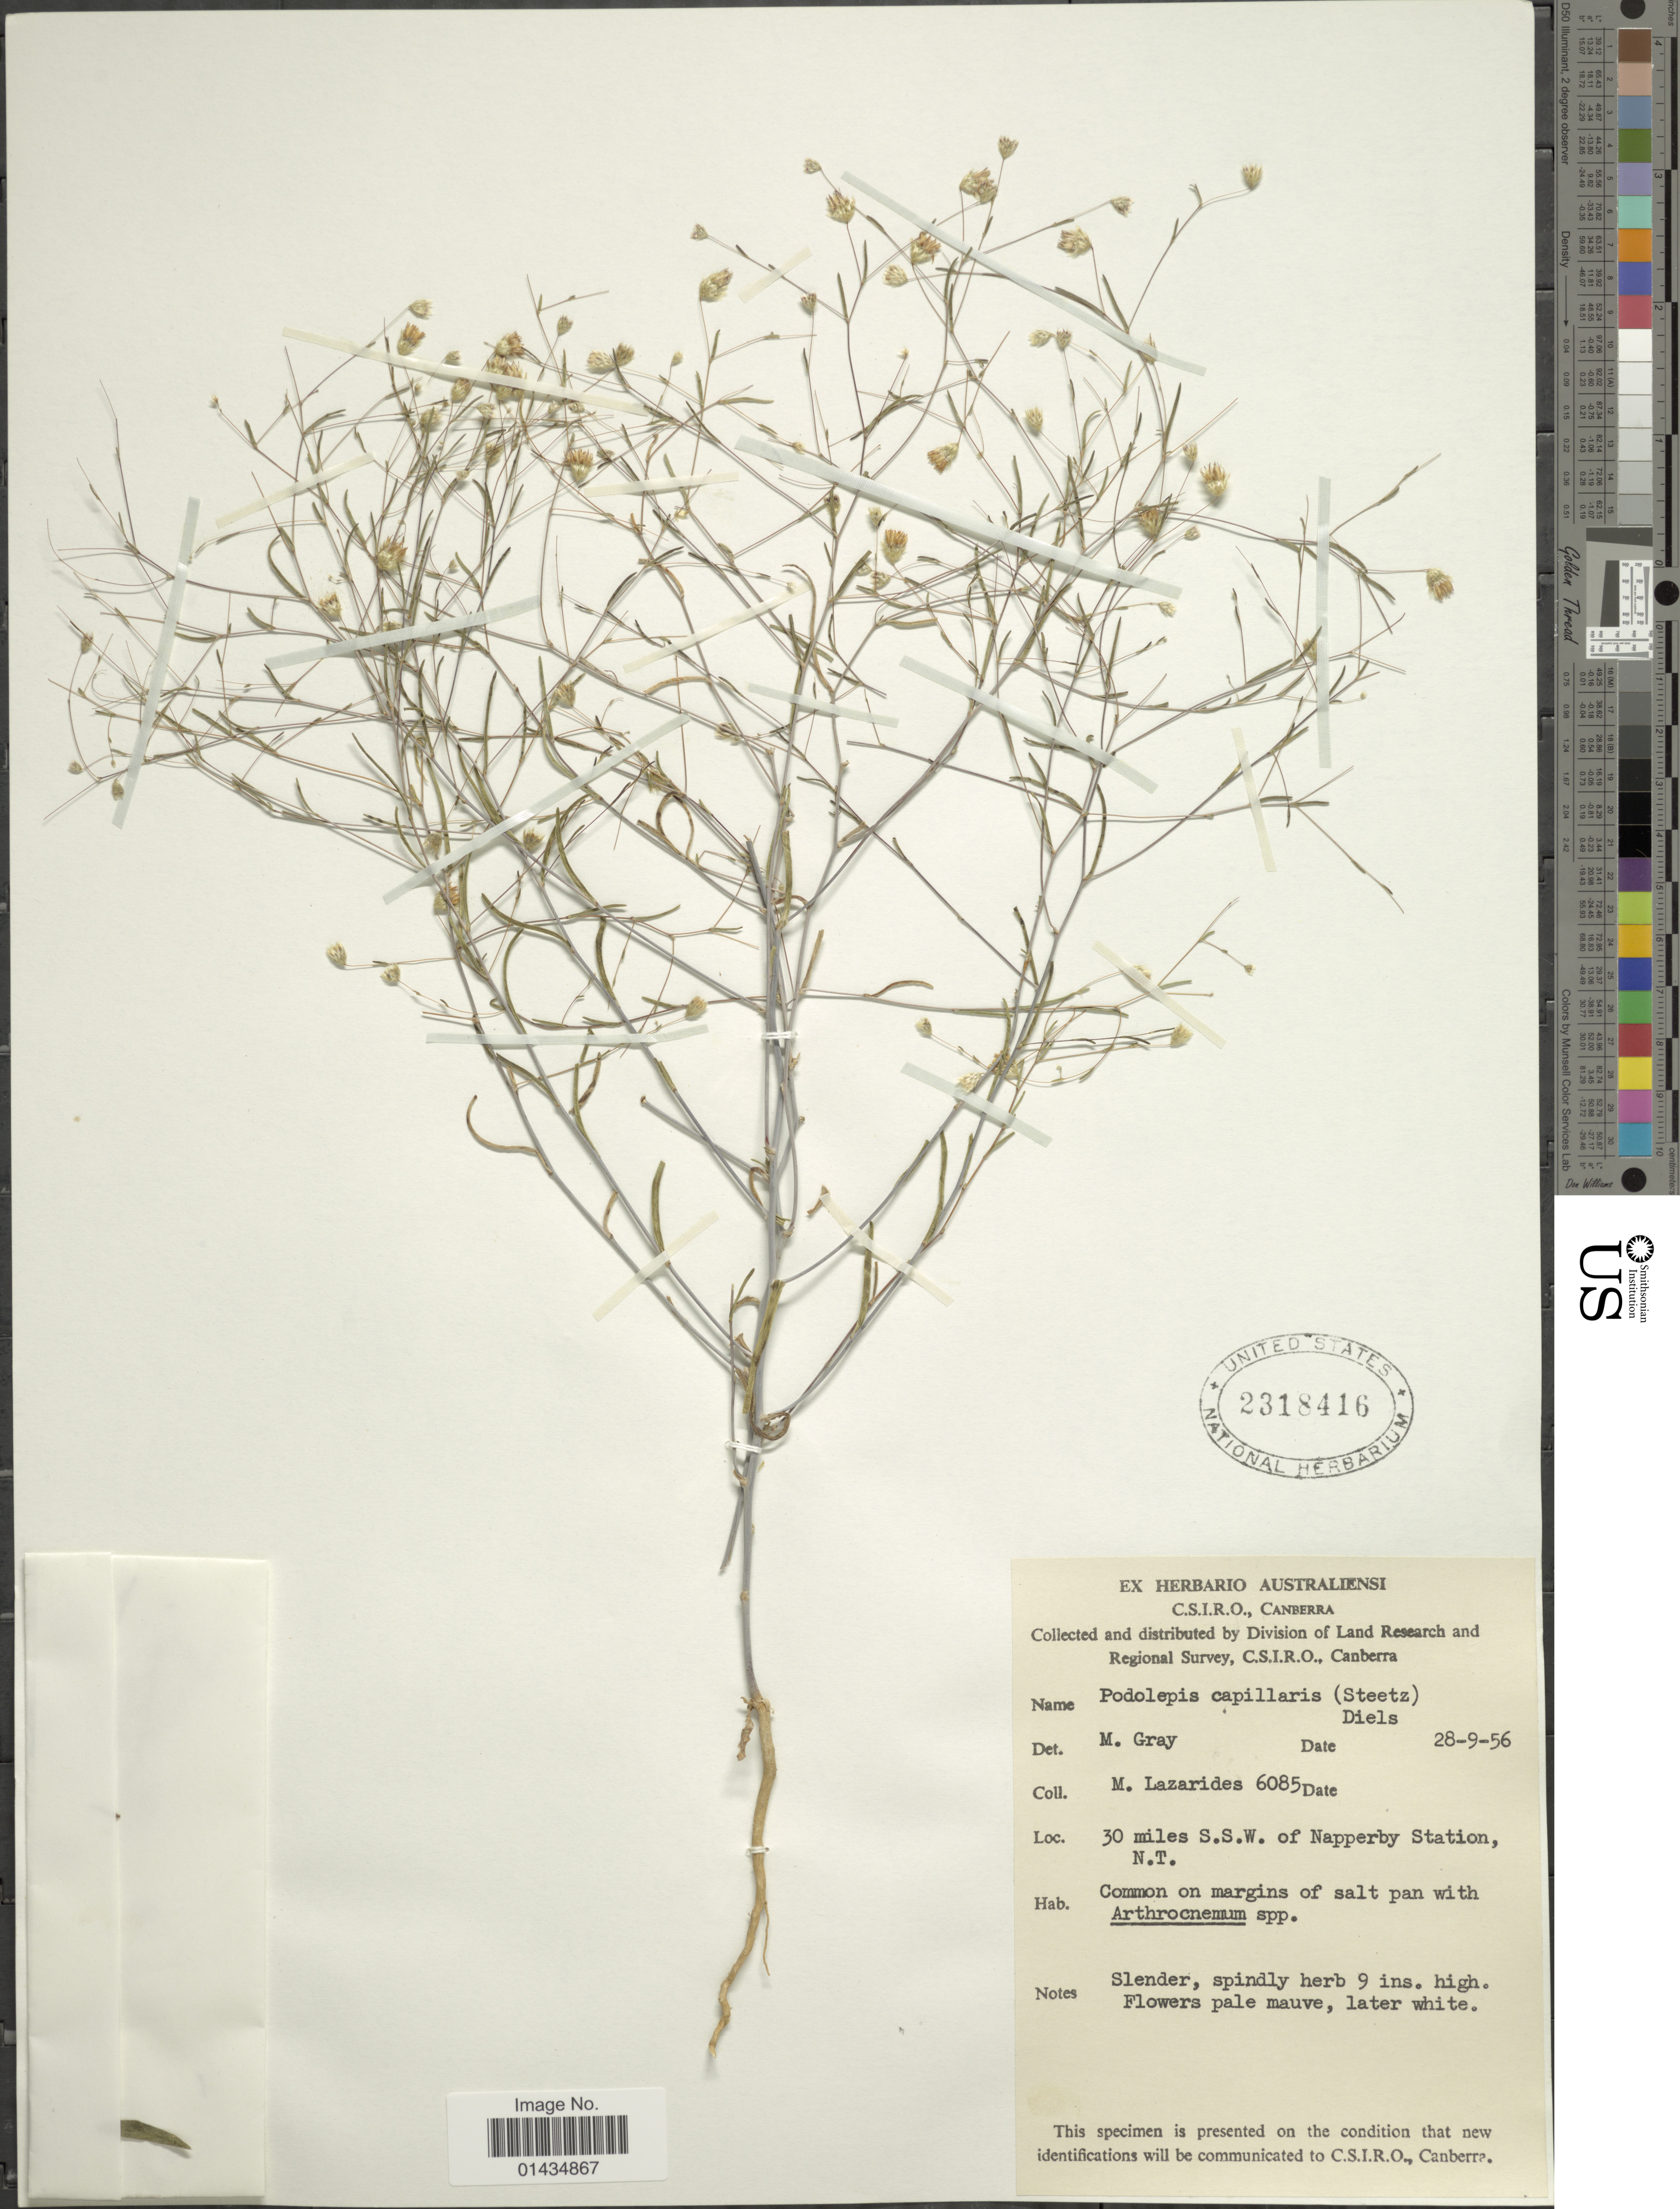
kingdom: Plantae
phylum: Tracheophyta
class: Magnoliopsida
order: Asterales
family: Asteraceae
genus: Podolepis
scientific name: Podolepis capillaris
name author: (Steetz) Diels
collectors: M. Lazarides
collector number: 6085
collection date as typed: Transcribed d/m/y: 28/9/56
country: Australia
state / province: Northern Territory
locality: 30 miles S.S.W. of Napperby Station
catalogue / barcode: US 2318416